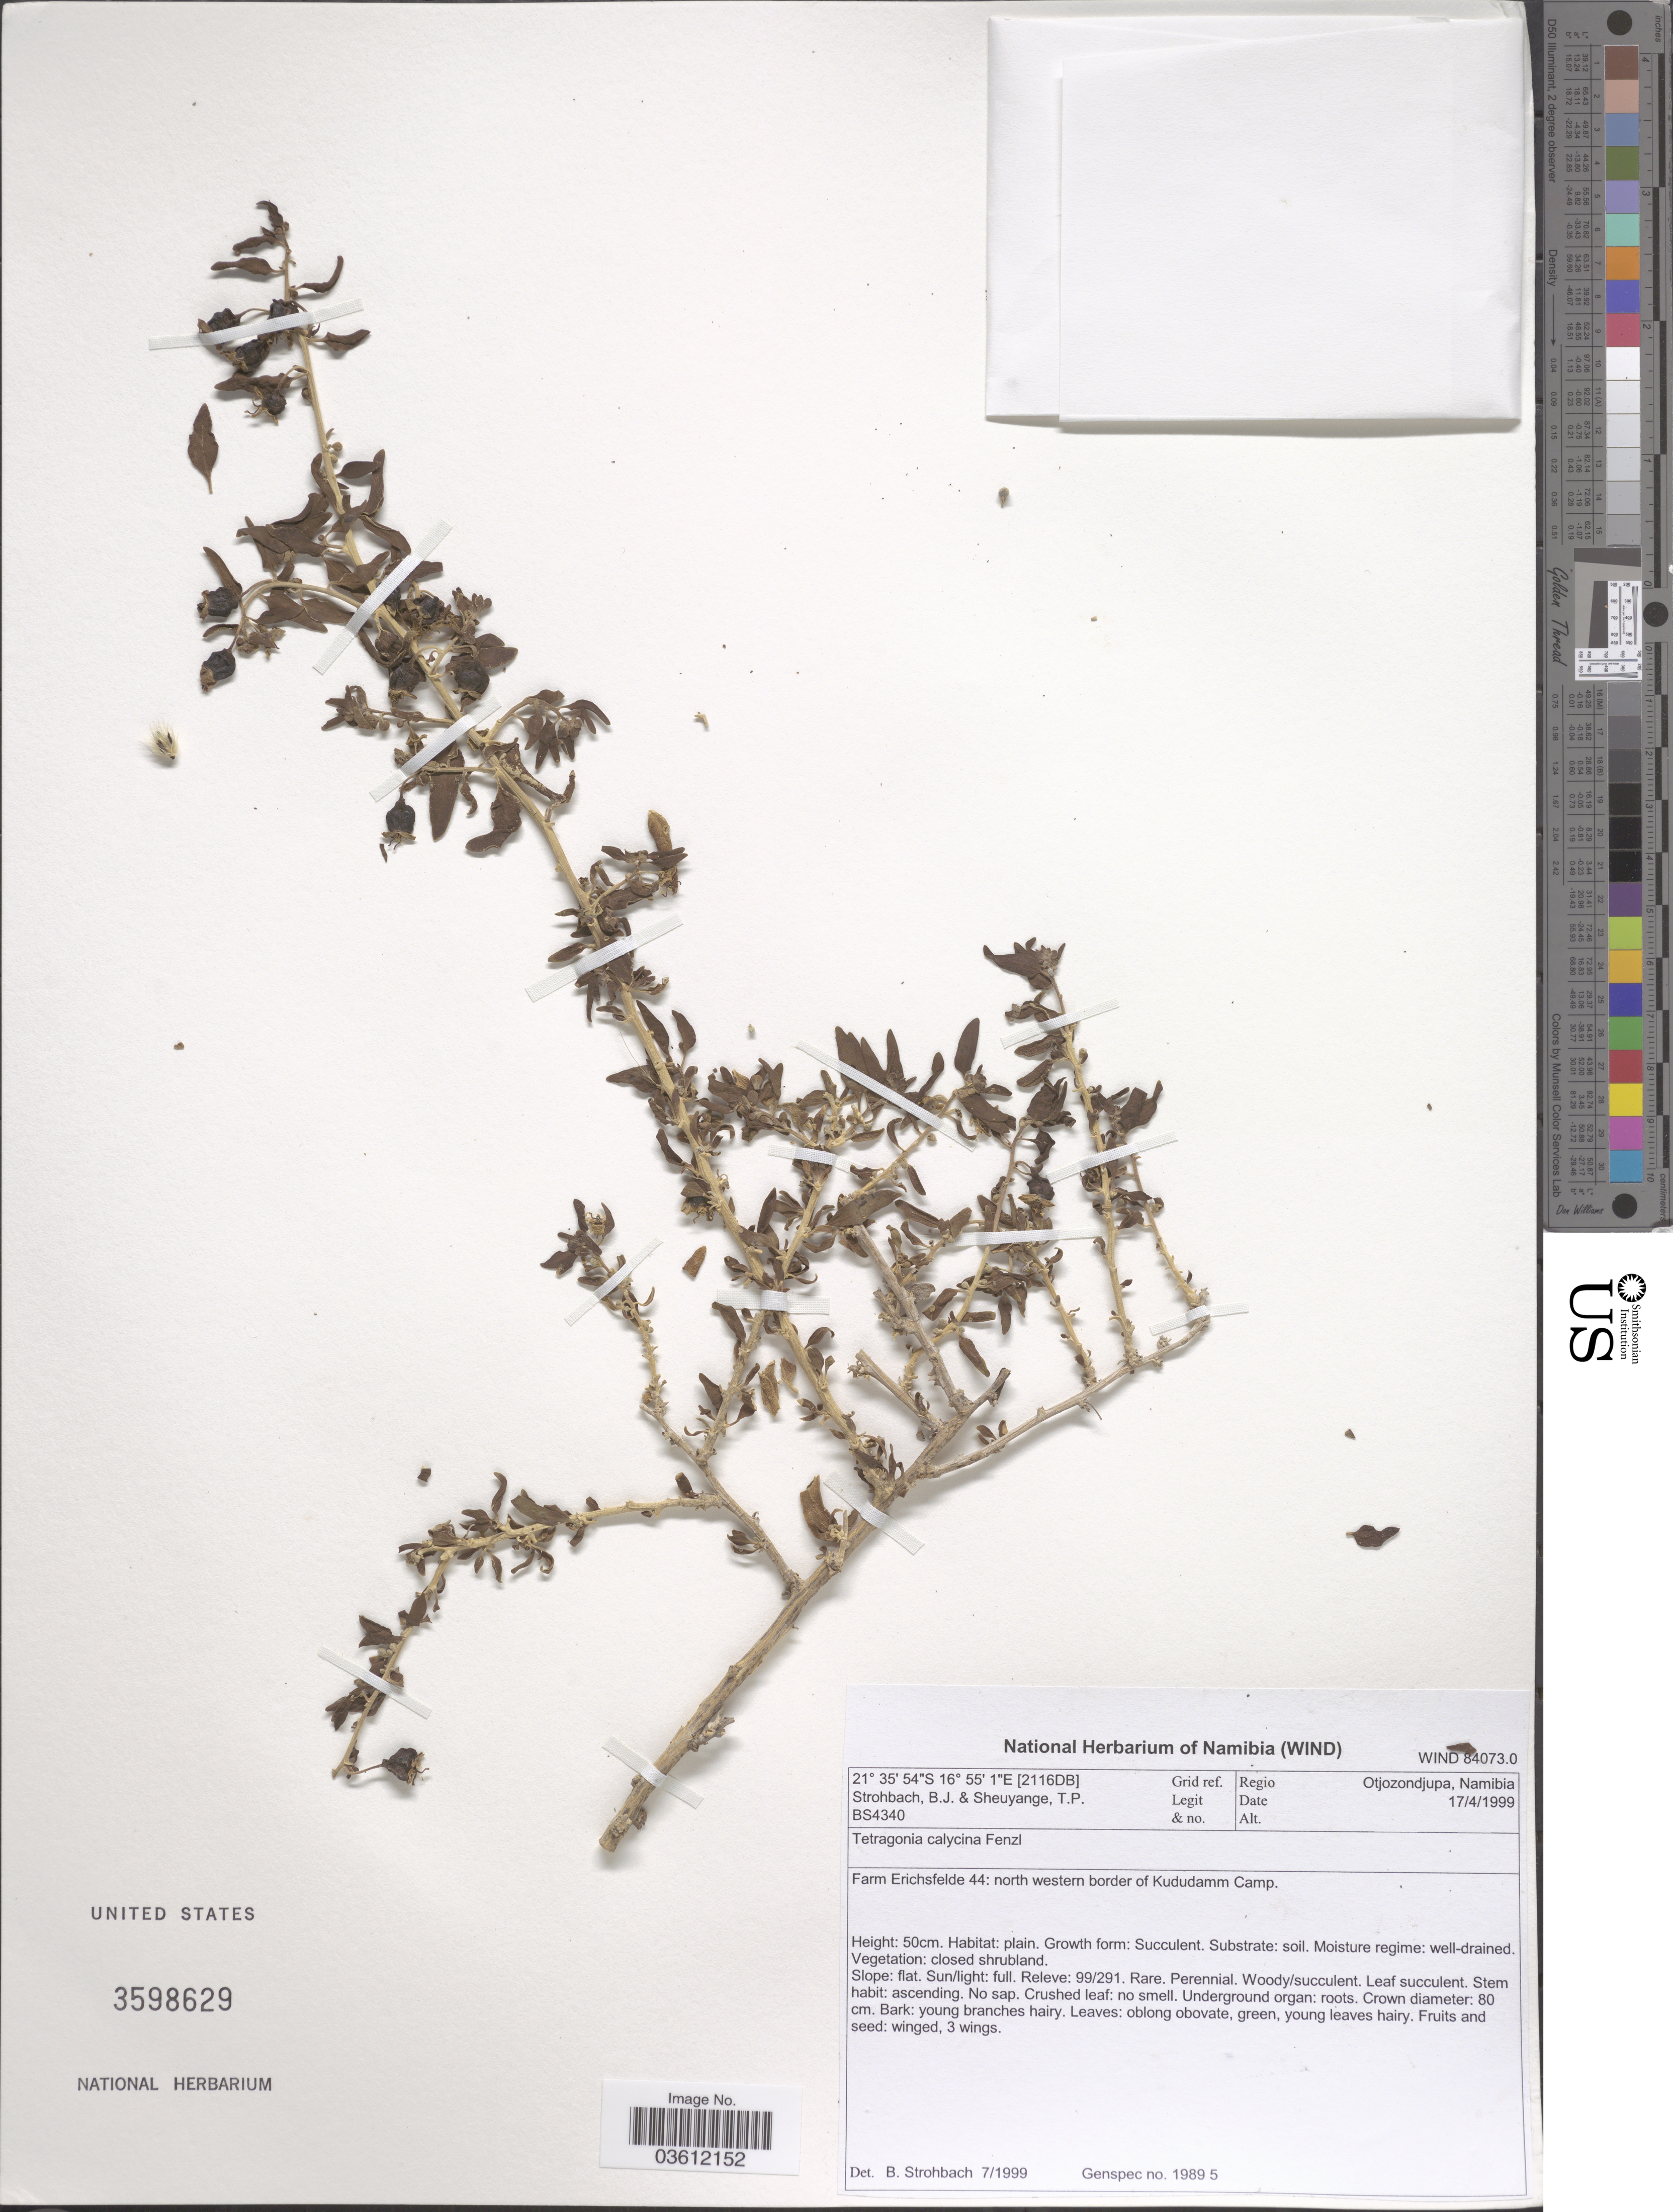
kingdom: Plantae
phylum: Tracheophyta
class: Magnoliopsida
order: Caryophyllales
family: Aizoaceae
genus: Tetragonia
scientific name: Tetragonia calycina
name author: Fenzl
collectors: B. Strohbach & T. Sheuyange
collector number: BS4340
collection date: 1999-04-17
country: Namibia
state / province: Otjozondjupa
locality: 2116DB Grid ref. Farm Erichsfelde 44: north western border of Kududamm Camp.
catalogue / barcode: US 3598629